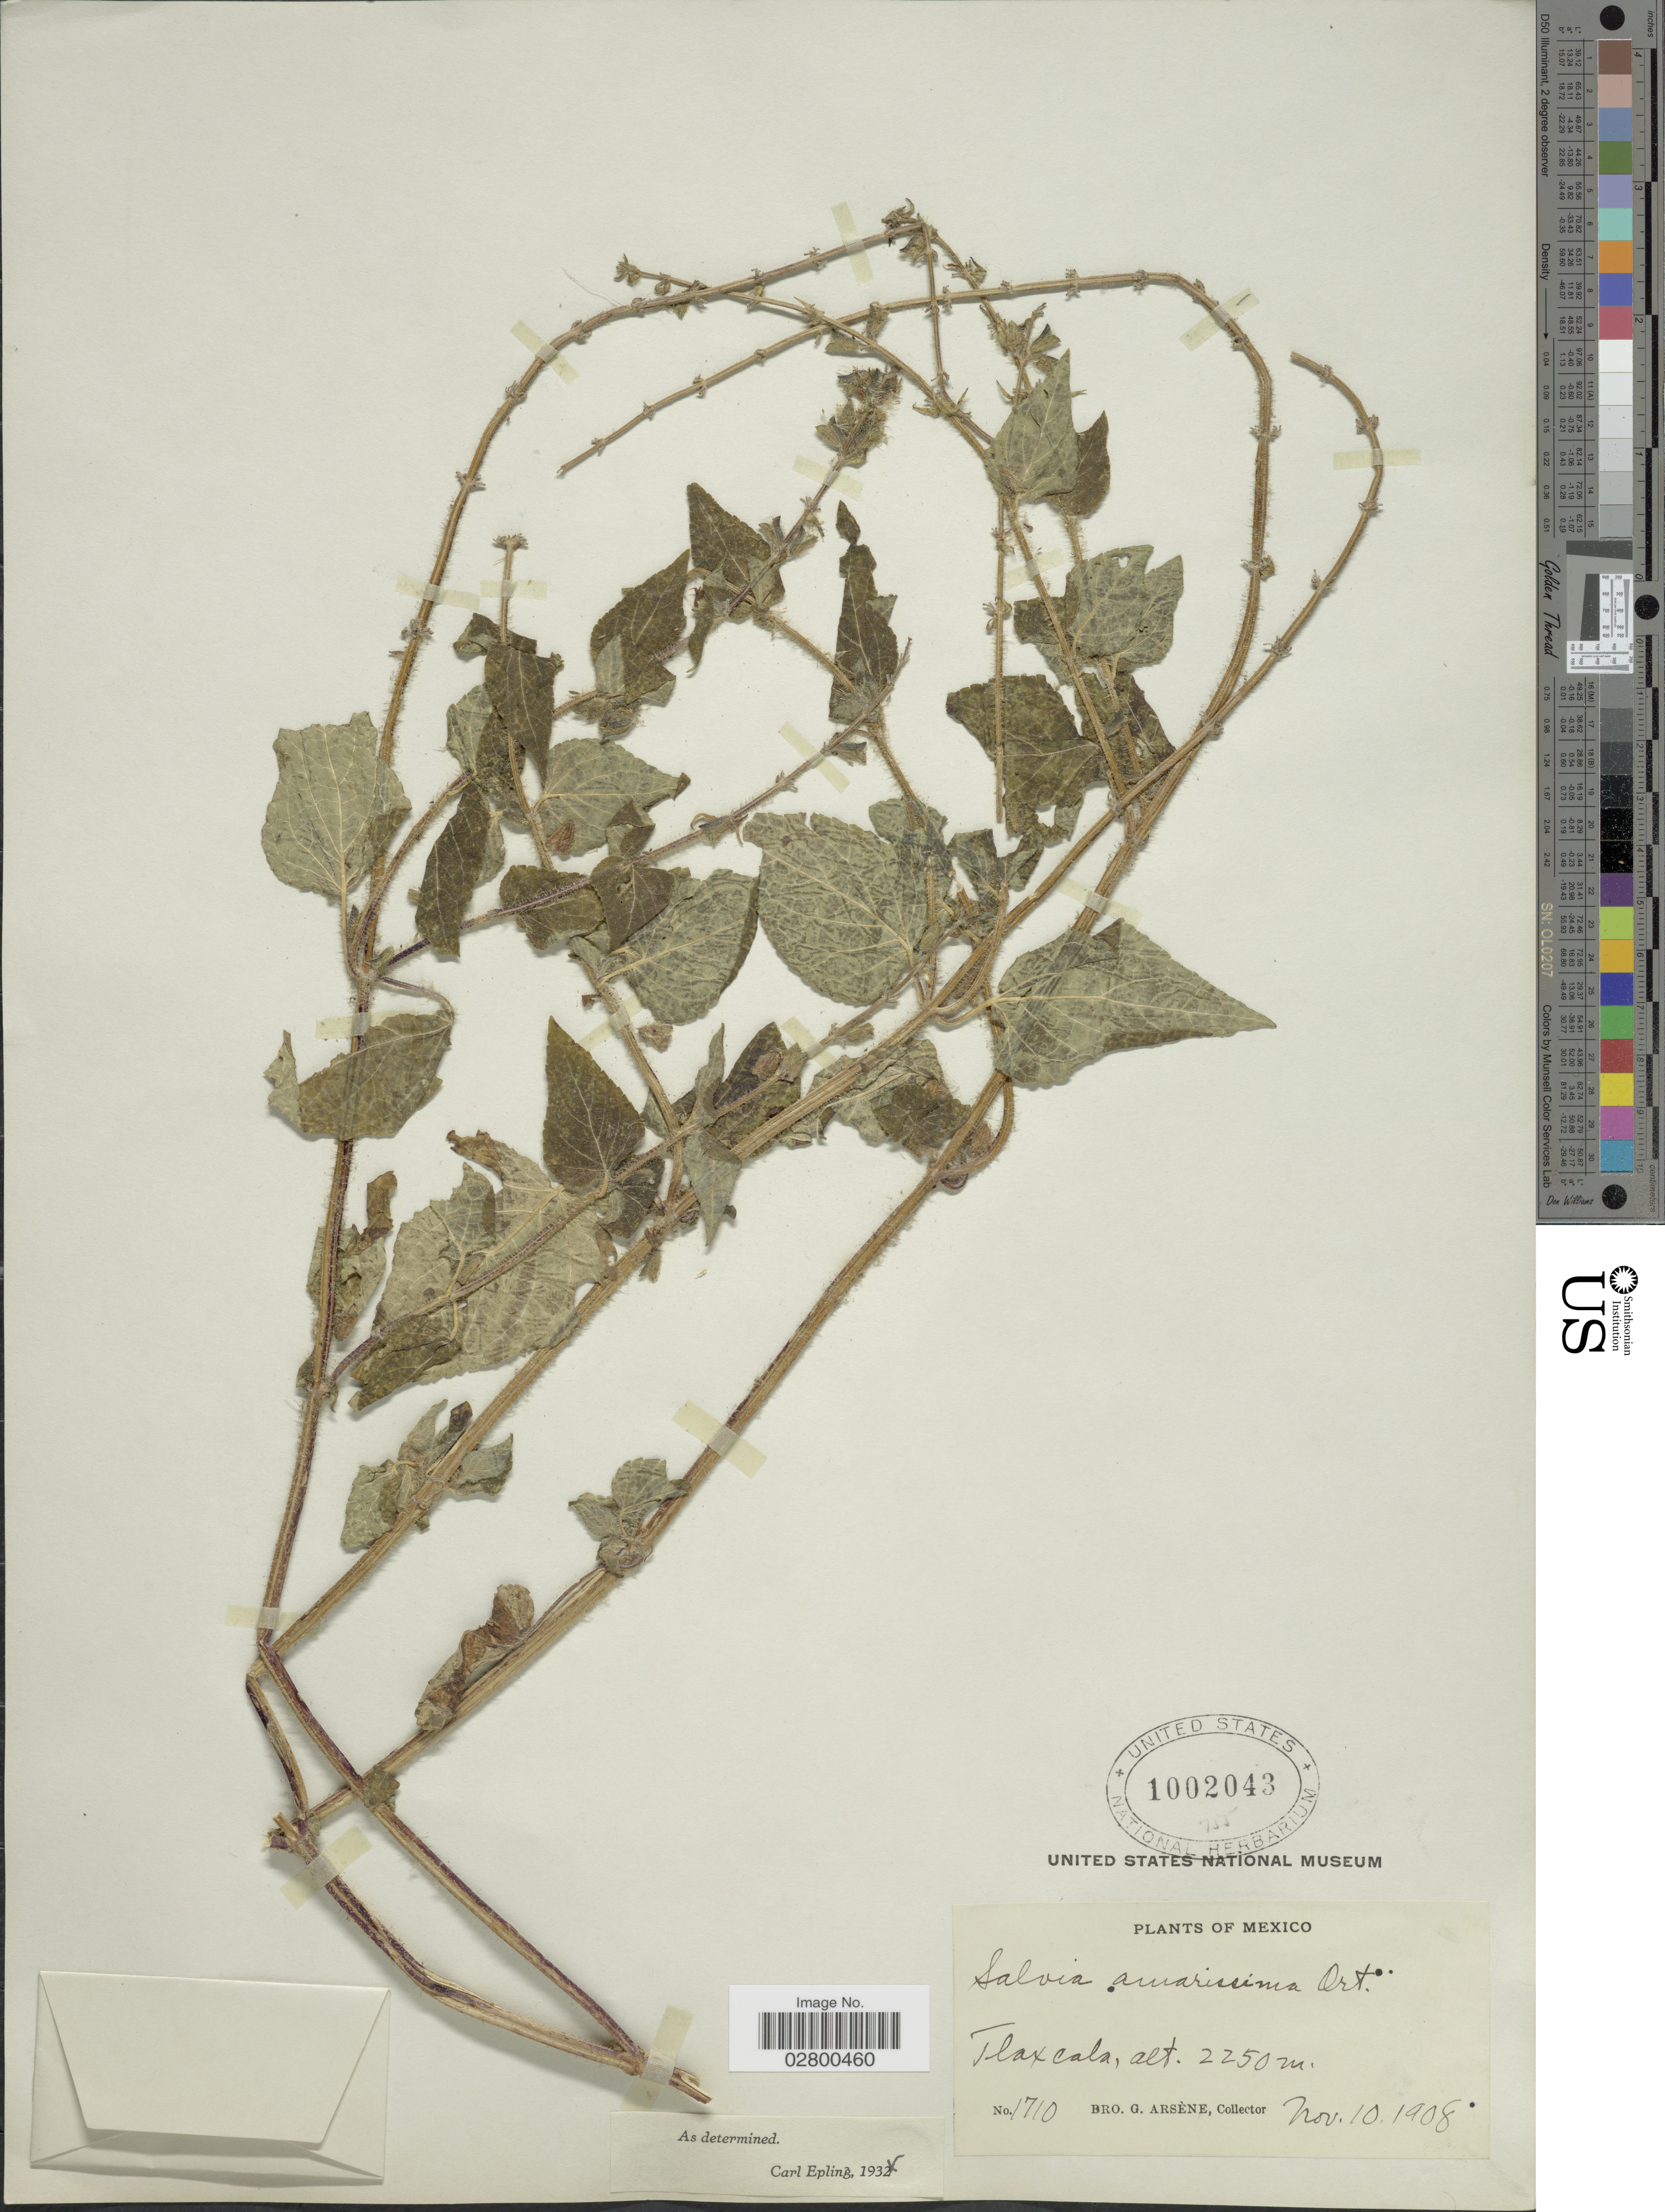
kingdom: Plantae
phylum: Tracheophyta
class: Magnoliopsida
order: Lamiales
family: Lamiaceae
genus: Salvia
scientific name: Salvia amarissima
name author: Orteg.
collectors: Bro. G. Arsène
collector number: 1710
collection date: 1908-11-10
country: Mexico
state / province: Tlaxcala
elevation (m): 2250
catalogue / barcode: US 1002043